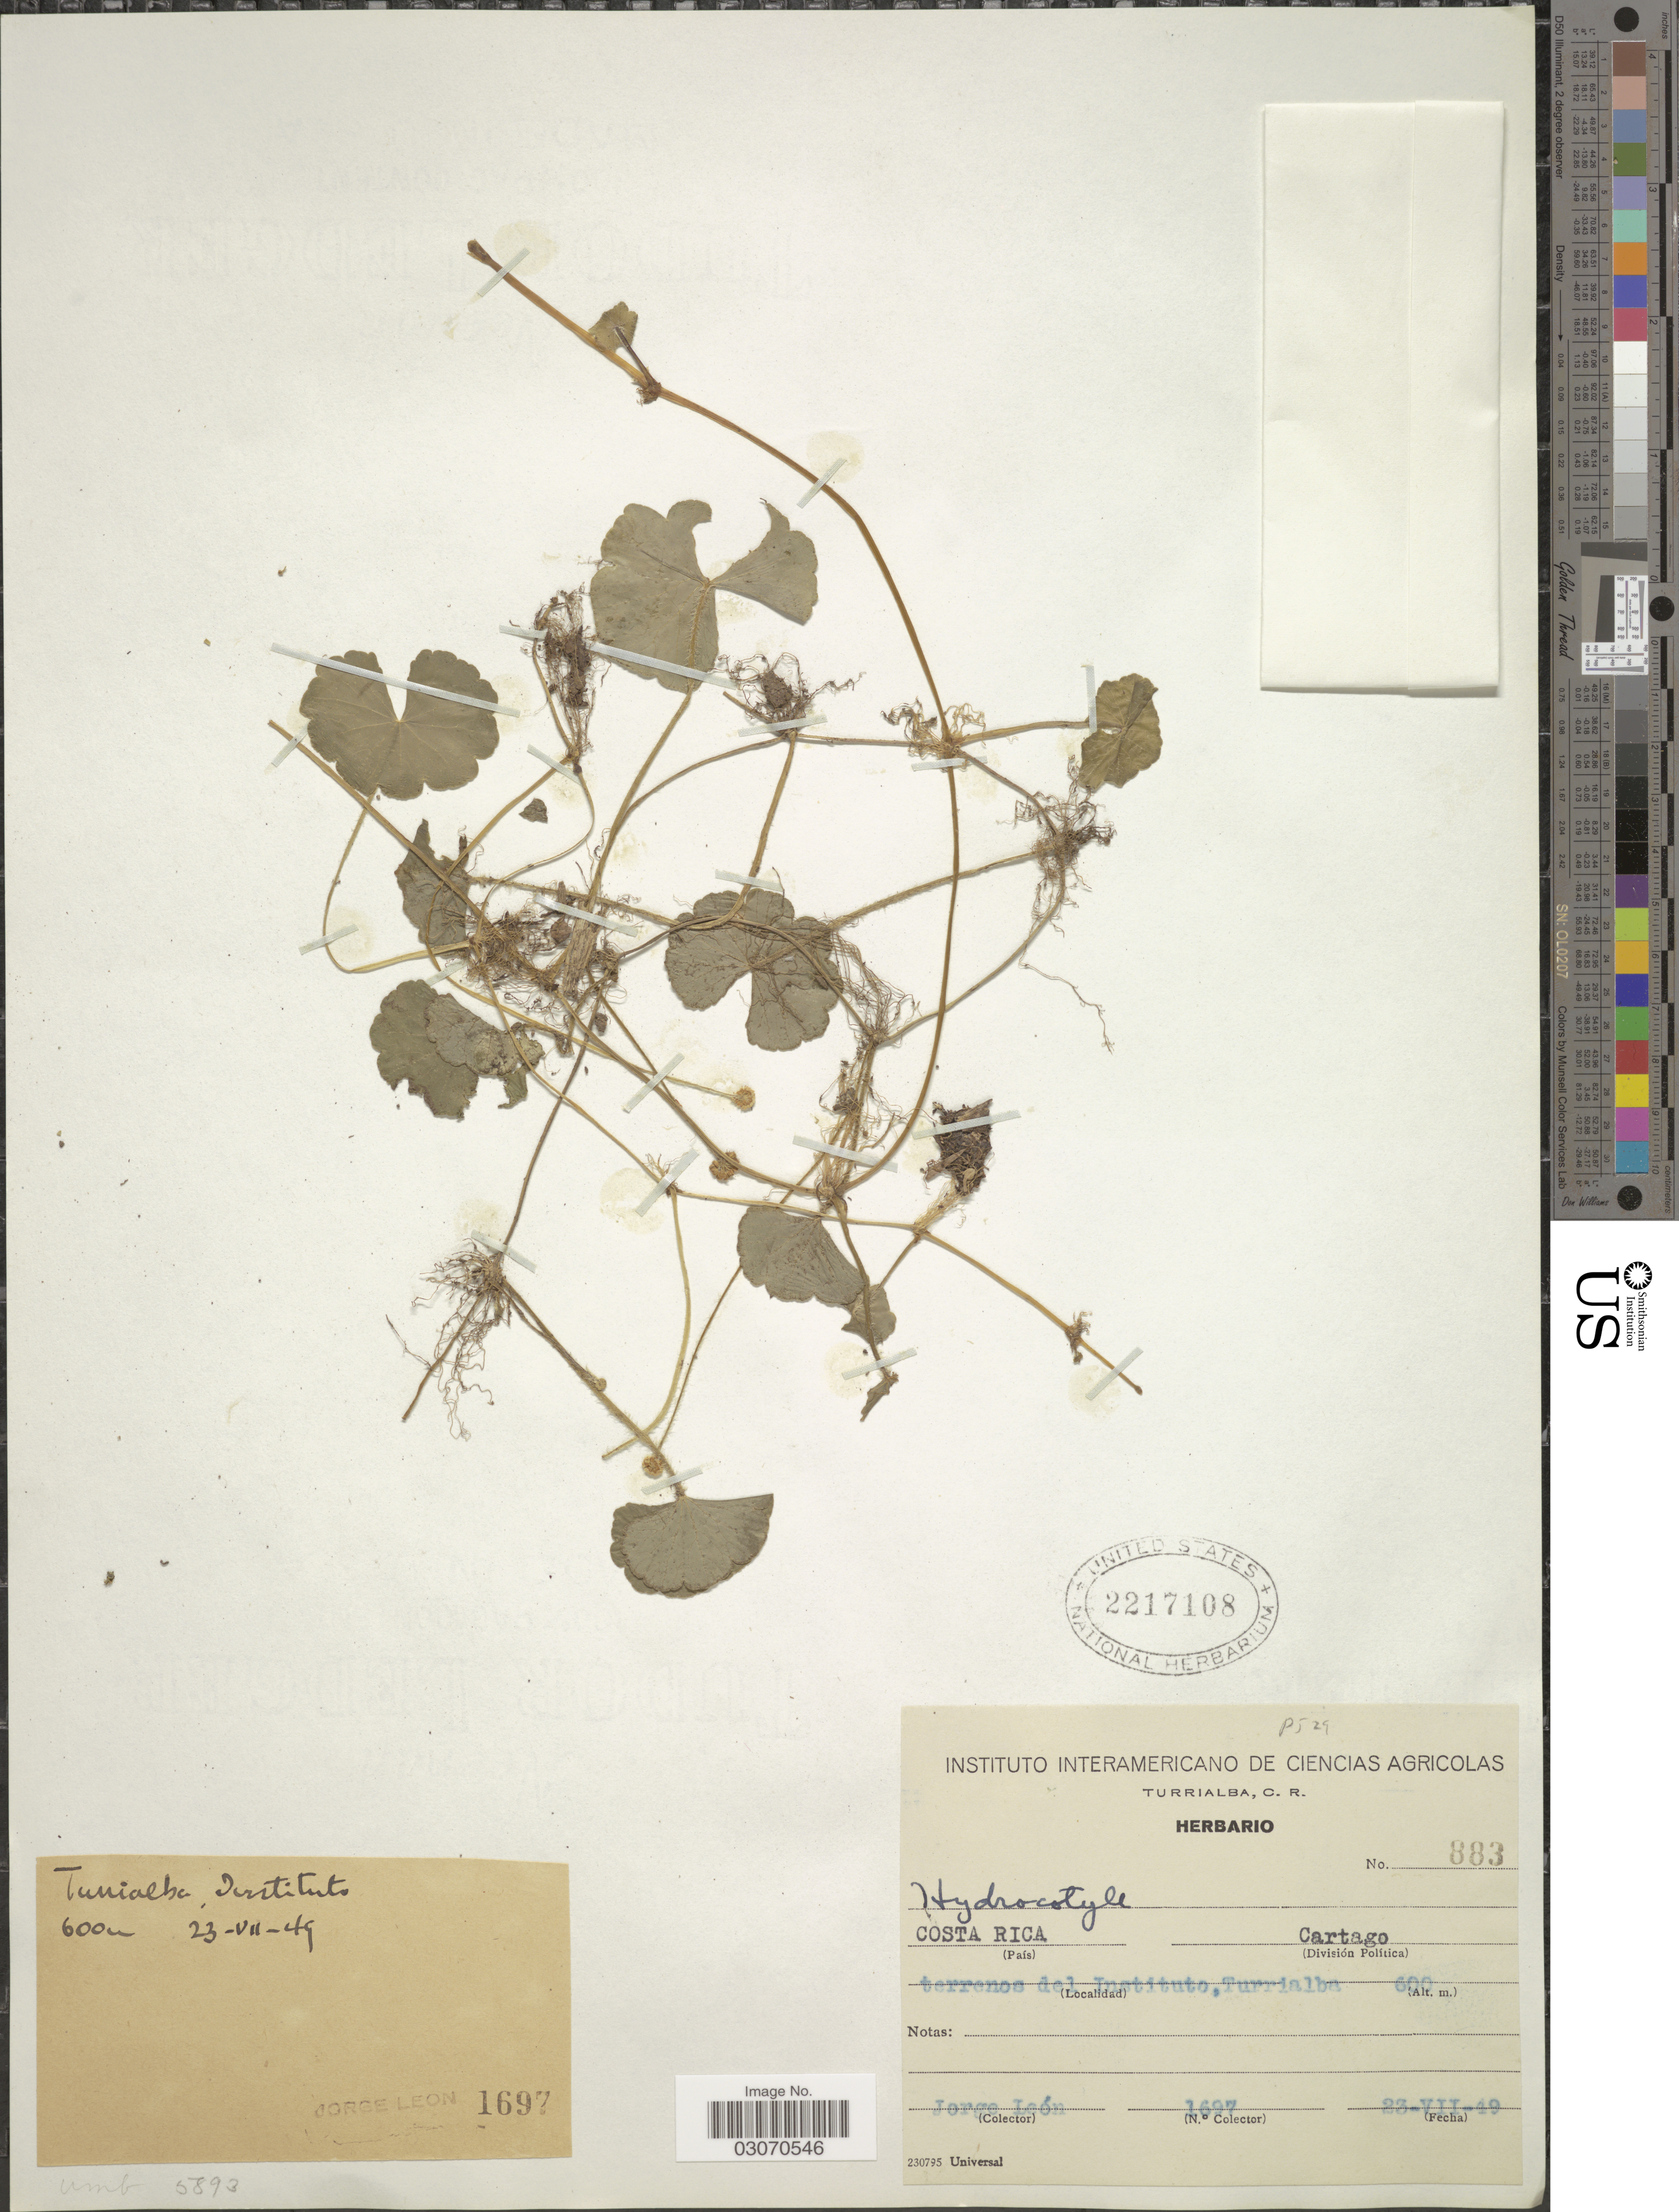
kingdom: Plantae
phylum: Tracheophyta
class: Magnoliopsida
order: Apiales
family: Araliaceae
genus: Hydrocotyle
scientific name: Hydrocotyle sp.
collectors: J. León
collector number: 1697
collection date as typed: Transcribed d/m/y: 23/7/49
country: Costa Rica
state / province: Cartago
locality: Terrenos del Instituto, Turrialba.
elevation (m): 600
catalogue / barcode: US 2217108